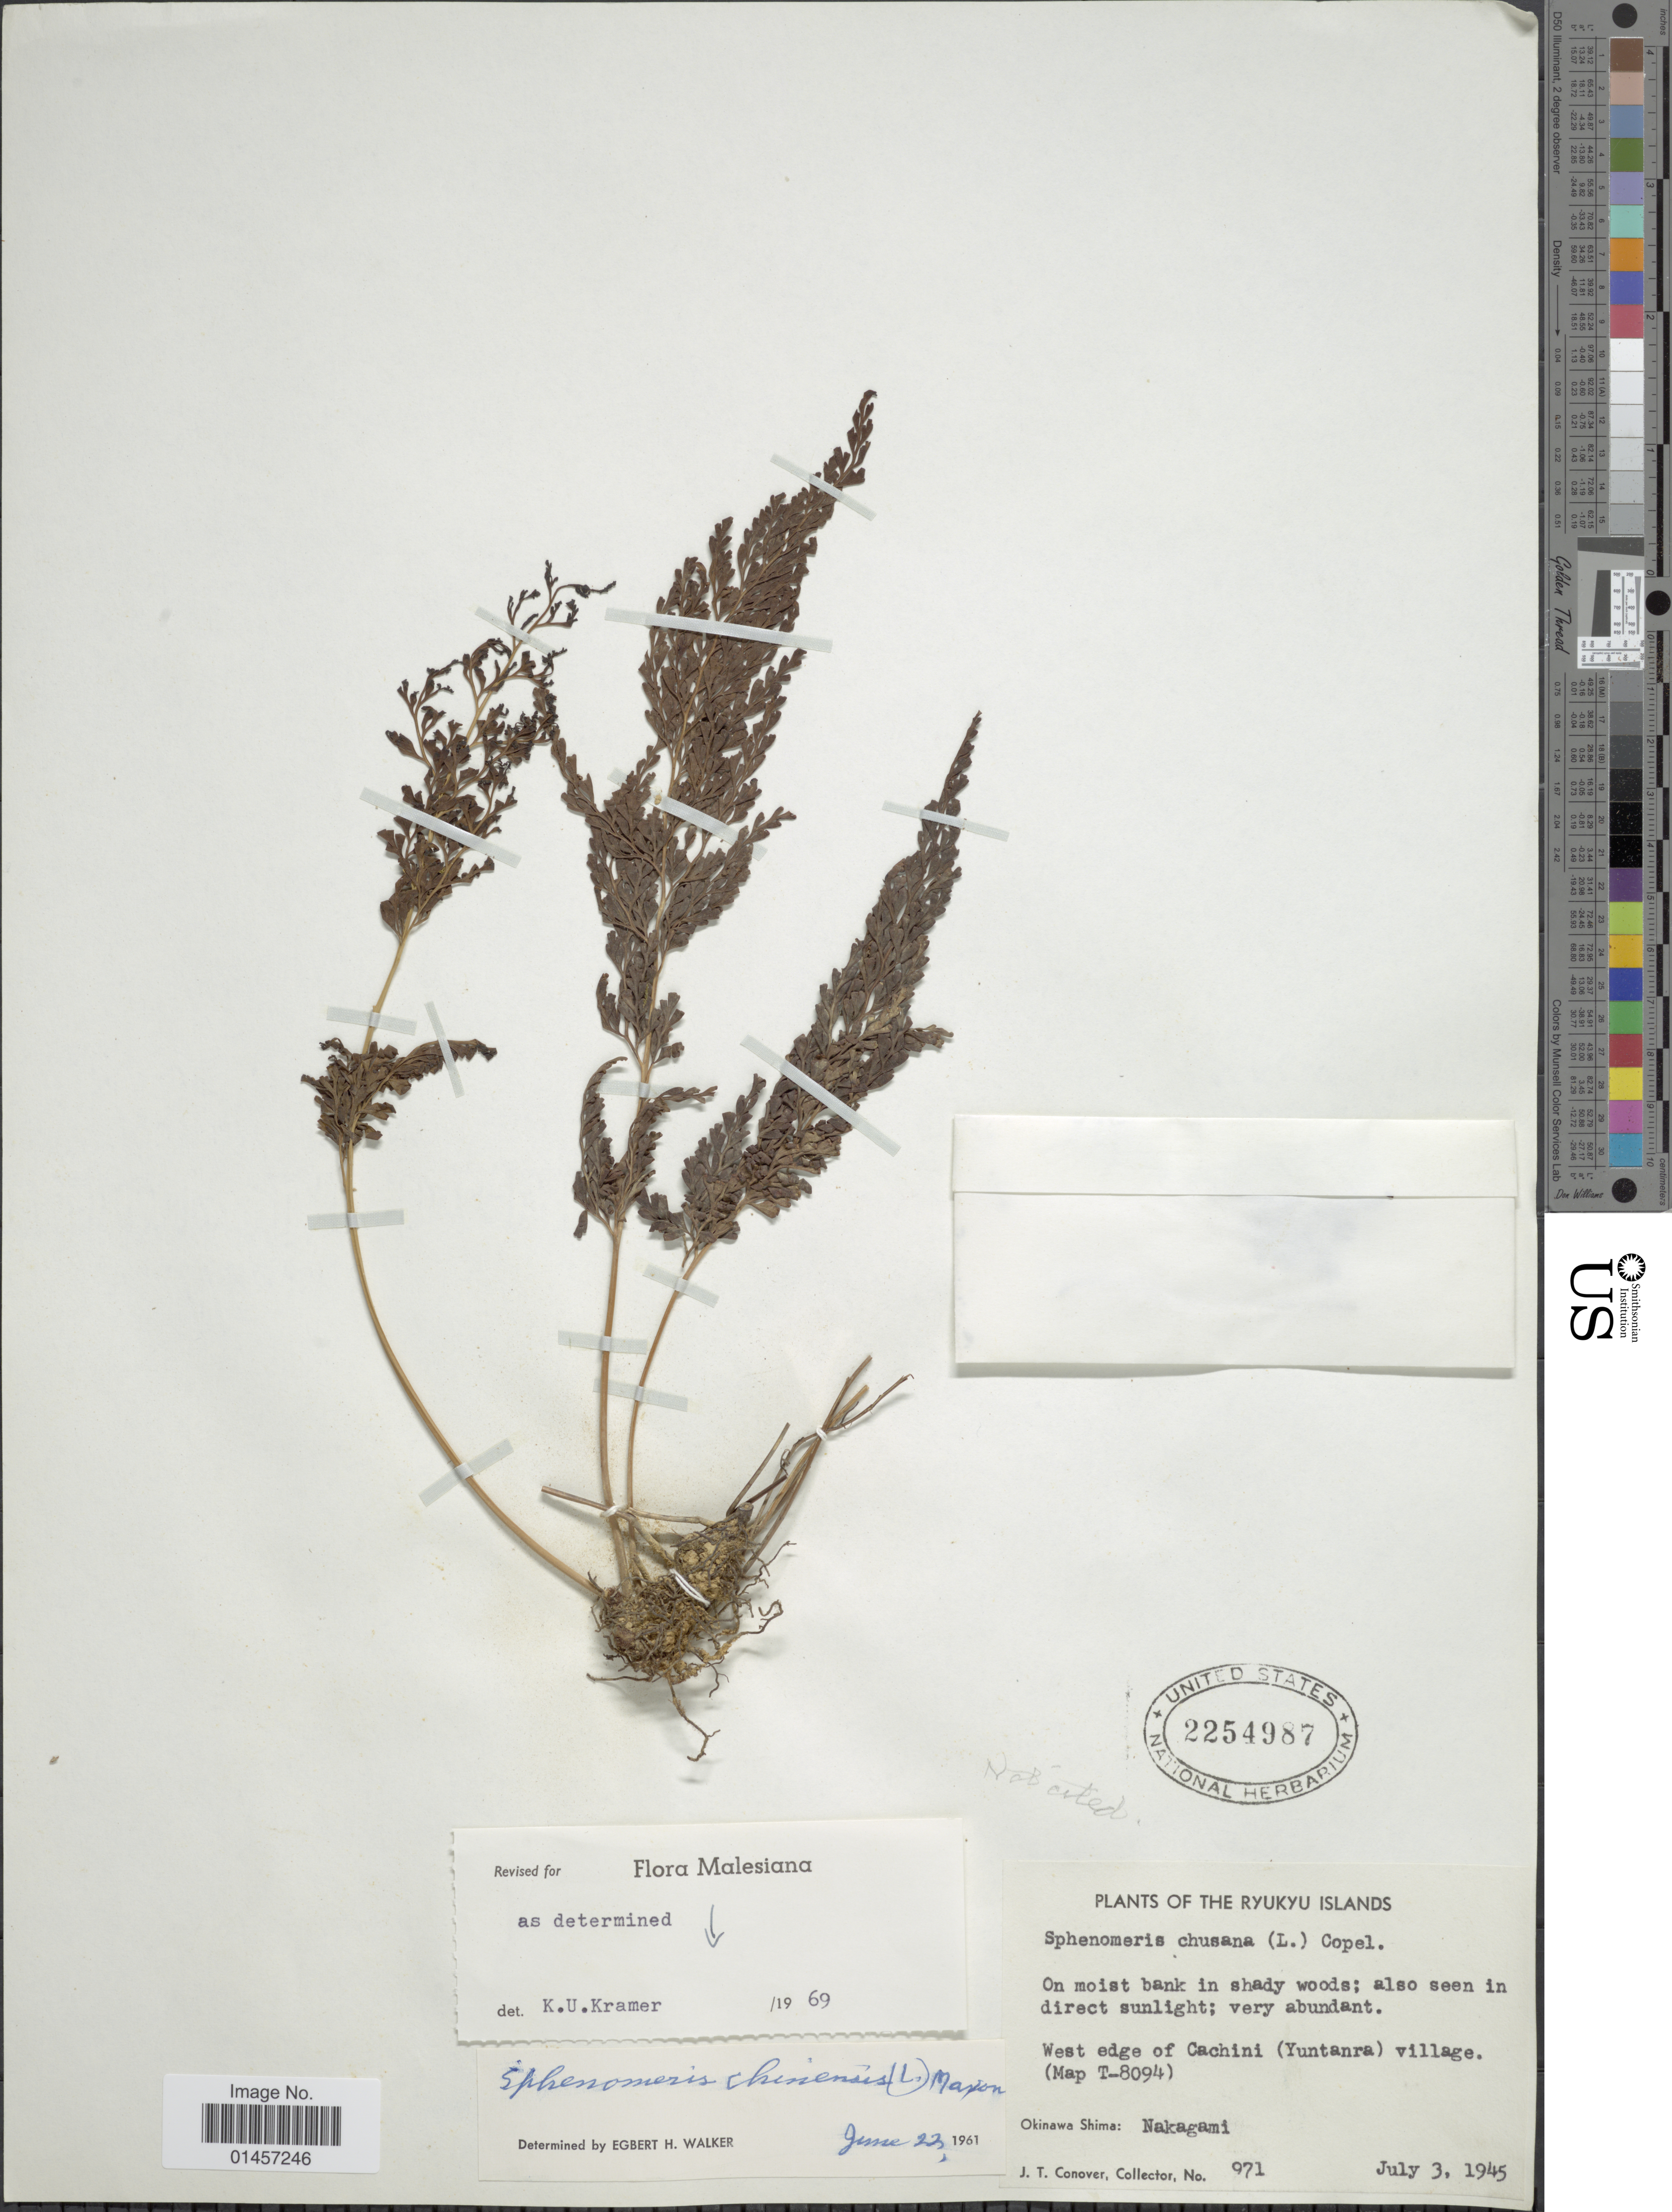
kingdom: Plantae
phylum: Tracheophyta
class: Polypodiopsida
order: Polypodiales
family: Lindsaeaceae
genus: Sphenomeris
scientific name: Sphenomeris chinensis var. chinensis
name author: (L.) Maxon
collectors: J. T. Conover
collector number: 971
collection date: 1945-07-03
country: Japan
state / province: Okinawa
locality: Ryukyu Islands, west edge of Cachini(Yuntanra) village(Map T-8094)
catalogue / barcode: US 2254987